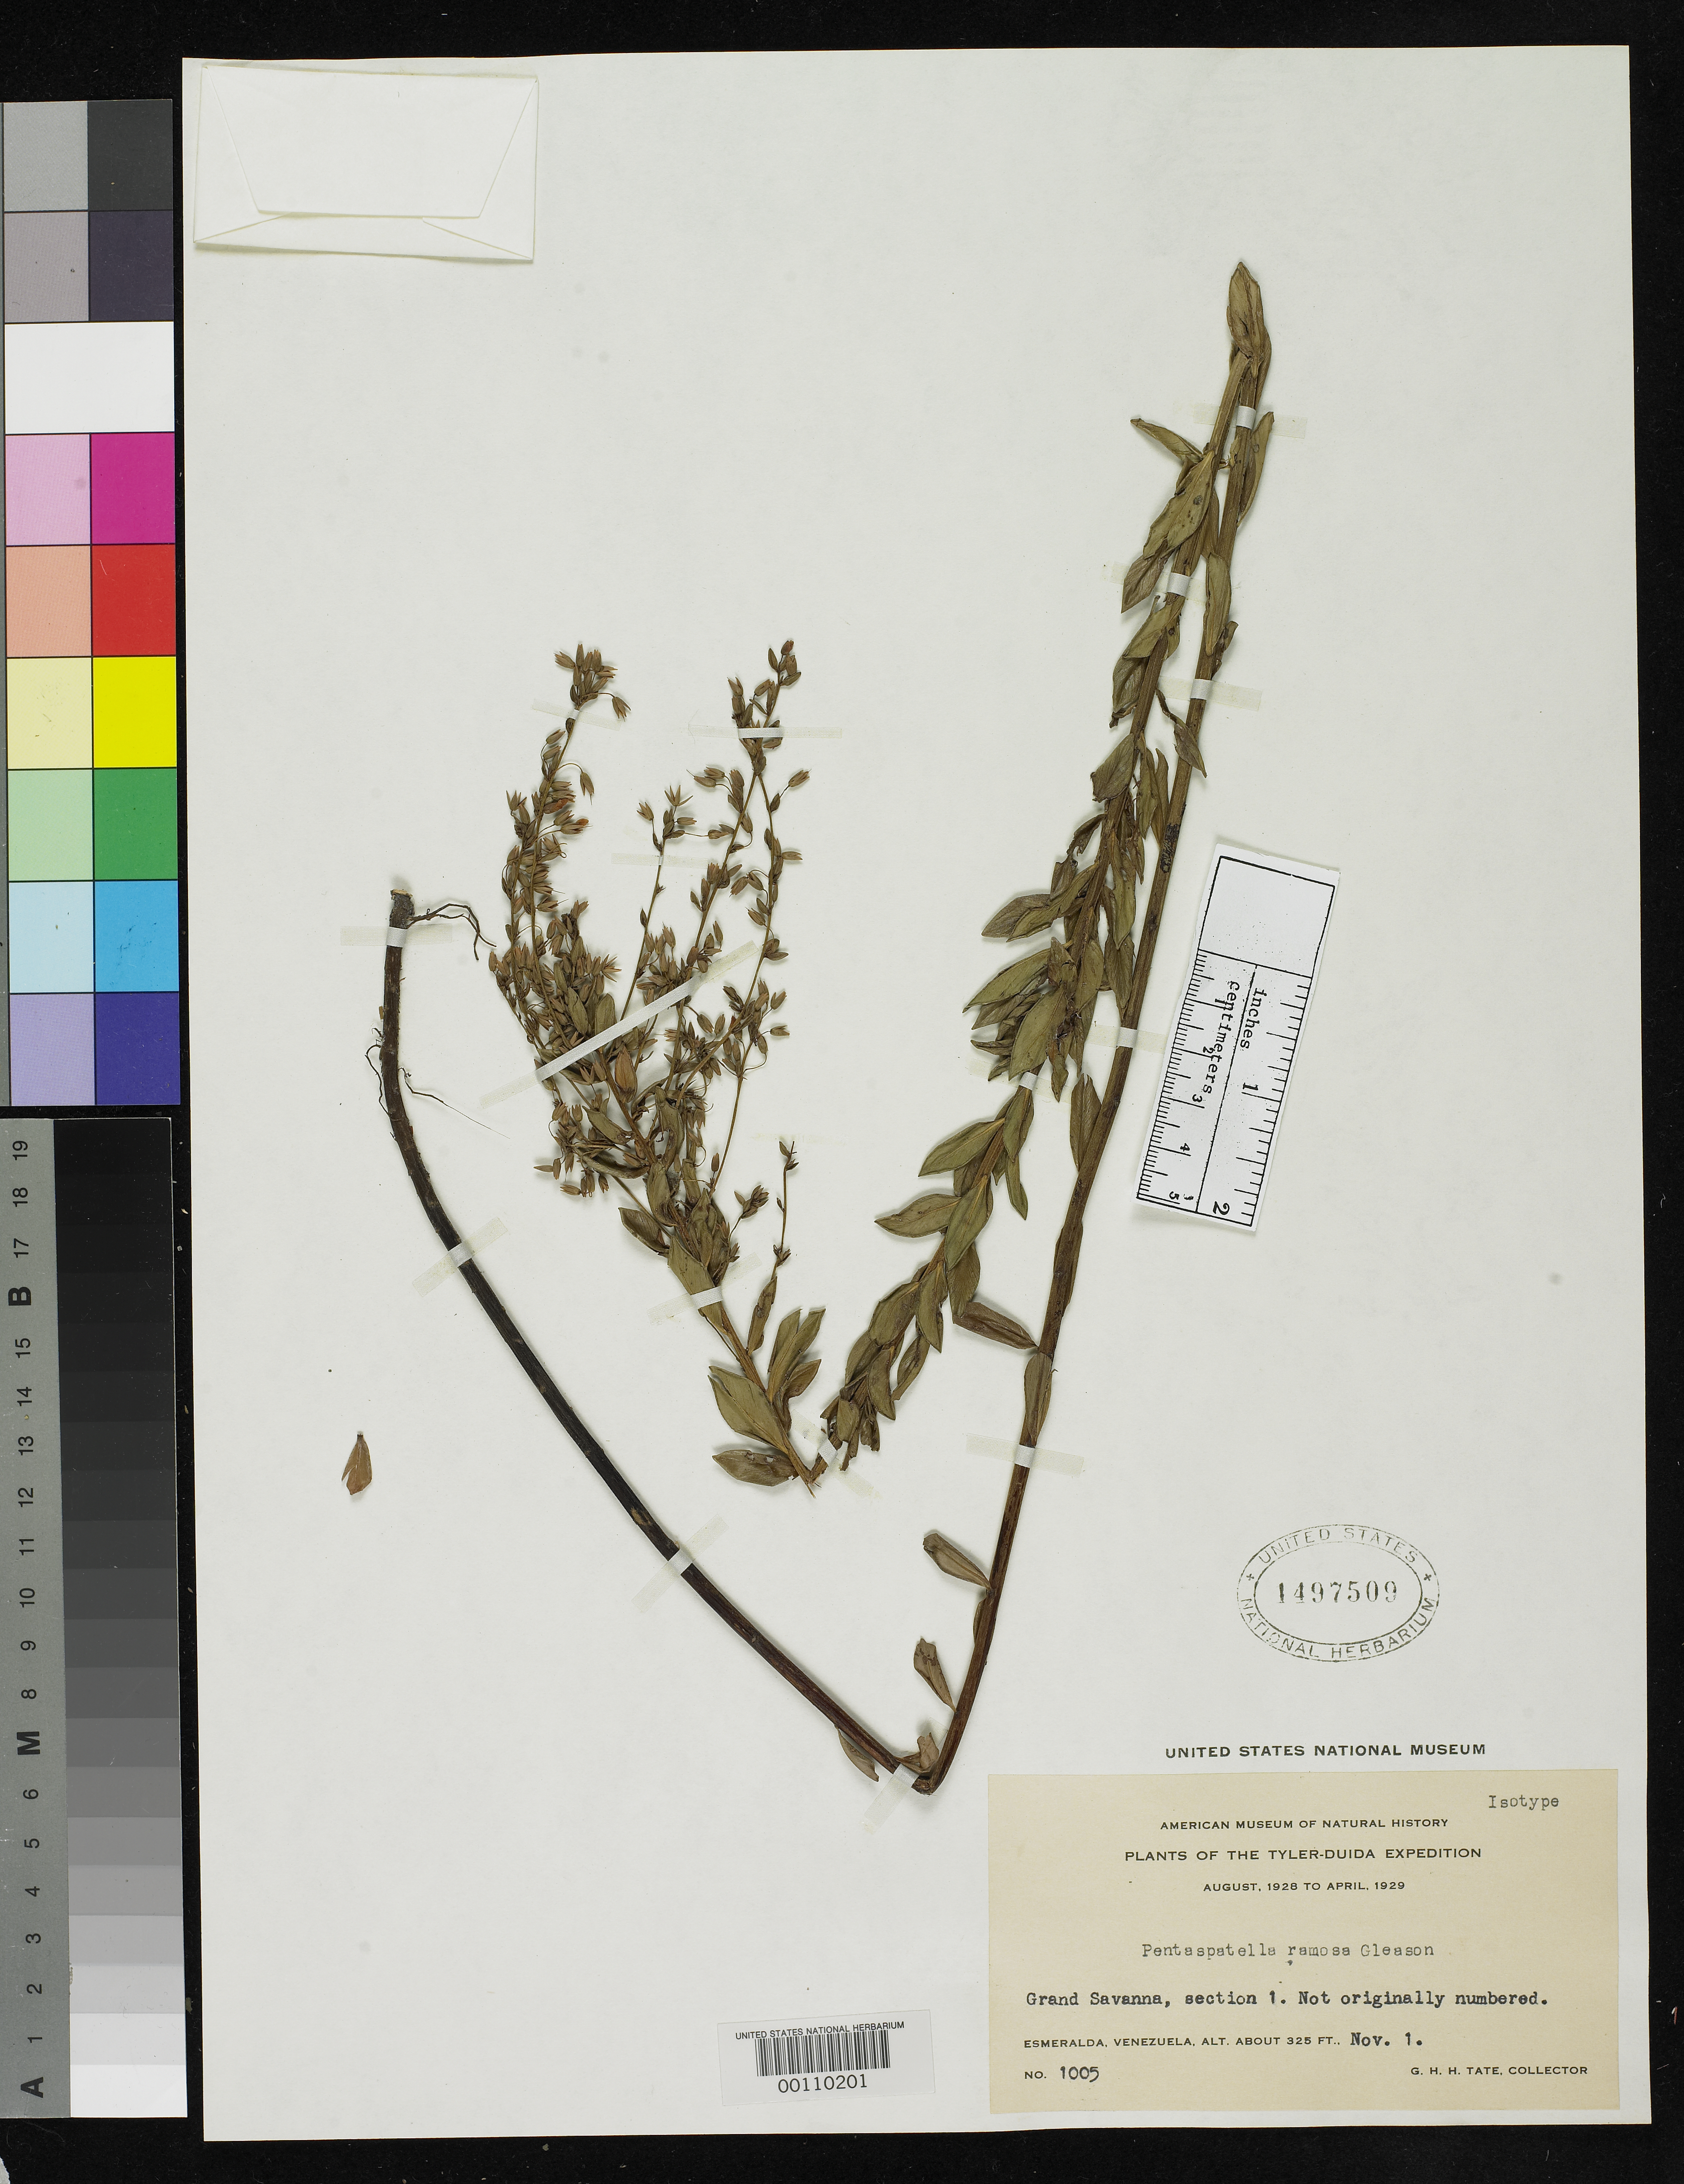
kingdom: Plantae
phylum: Tracheophyta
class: Magnoliopsida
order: Malpighiales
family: Ochnaceae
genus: Pentaspatella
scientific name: Pentaspatella ramosa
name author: Gleason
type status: Isotype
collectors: G. H. H.Tate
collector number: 1005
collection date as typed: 01 Nov 1928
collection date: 1928-11-01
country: Venezuela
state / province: Amazonas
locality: La Esmeralda.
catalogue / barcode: US 1497509